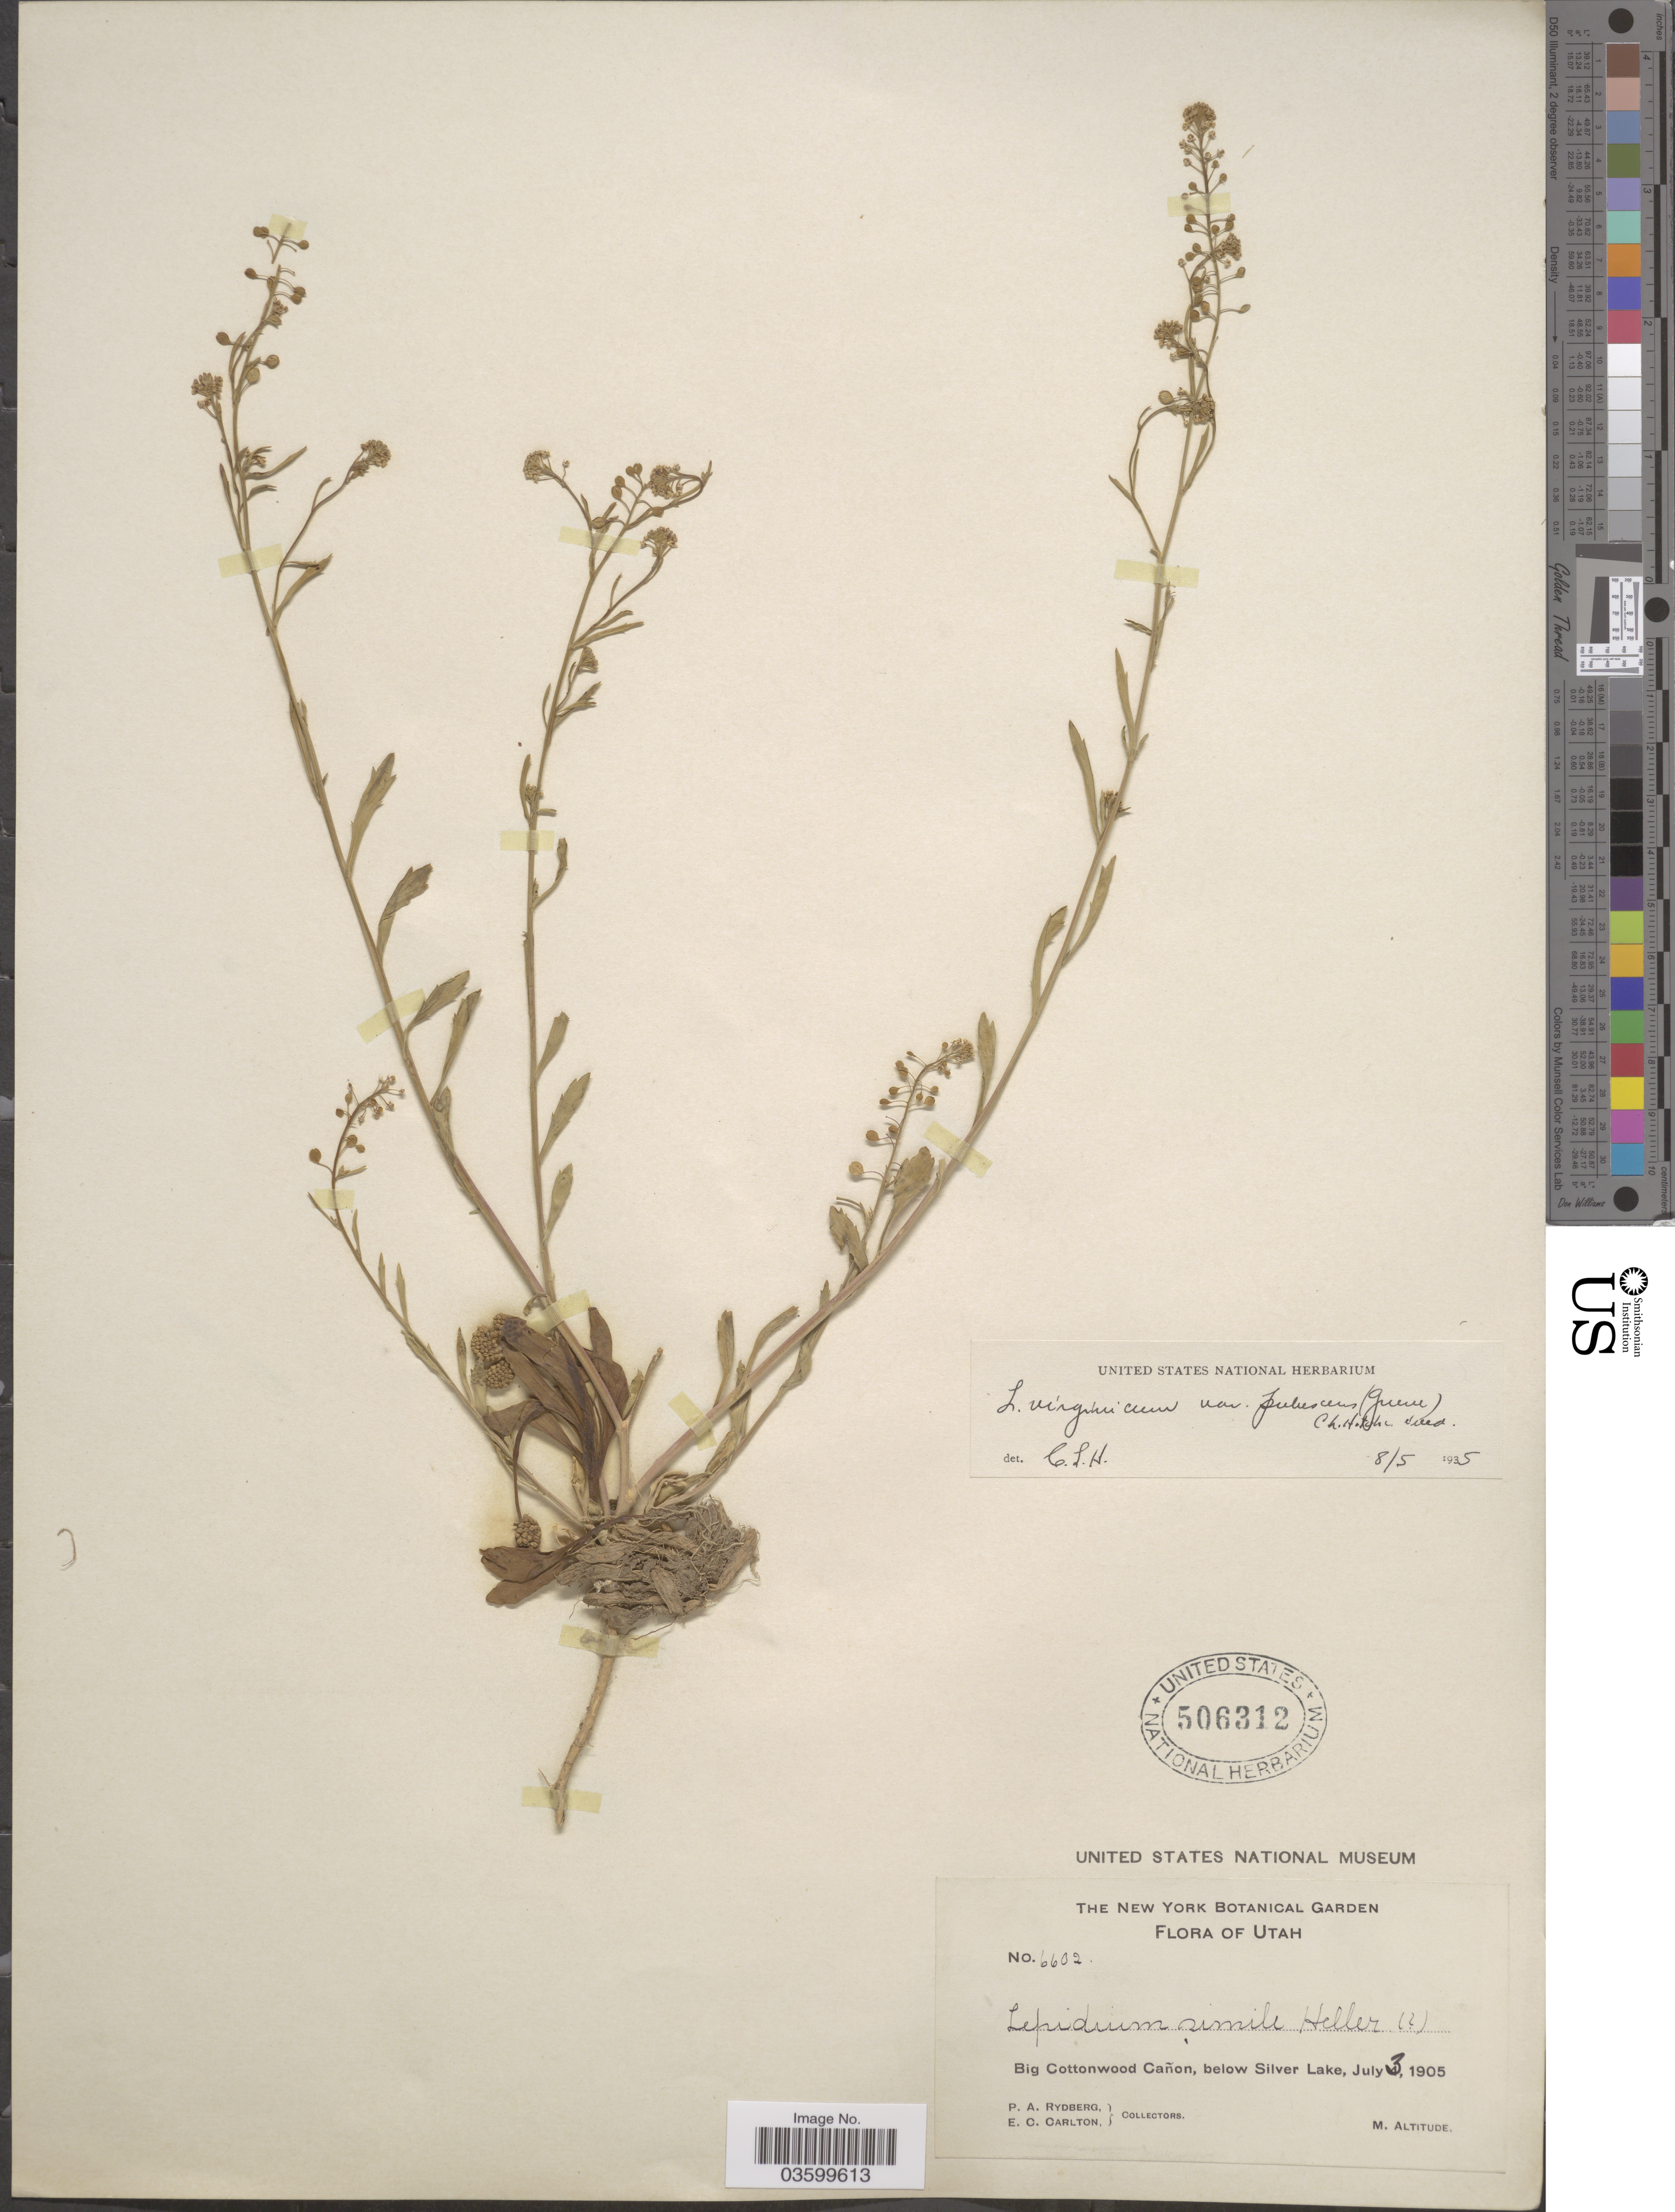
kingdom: Plantae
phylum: Tracheophyta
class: Magnoliopsida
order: Brassicales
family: Brassicaceae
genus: Lepidium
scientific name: Lepidium virginicum var. pubescens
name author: (Greene) C.L. Hitchc.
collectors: P. A. Rydberg & E. Carlton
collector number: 6602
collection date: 1905-07-03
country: United States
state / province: Utah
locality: Big Cottonwood Cañon, below Silver Lake.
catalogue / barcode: US 506312